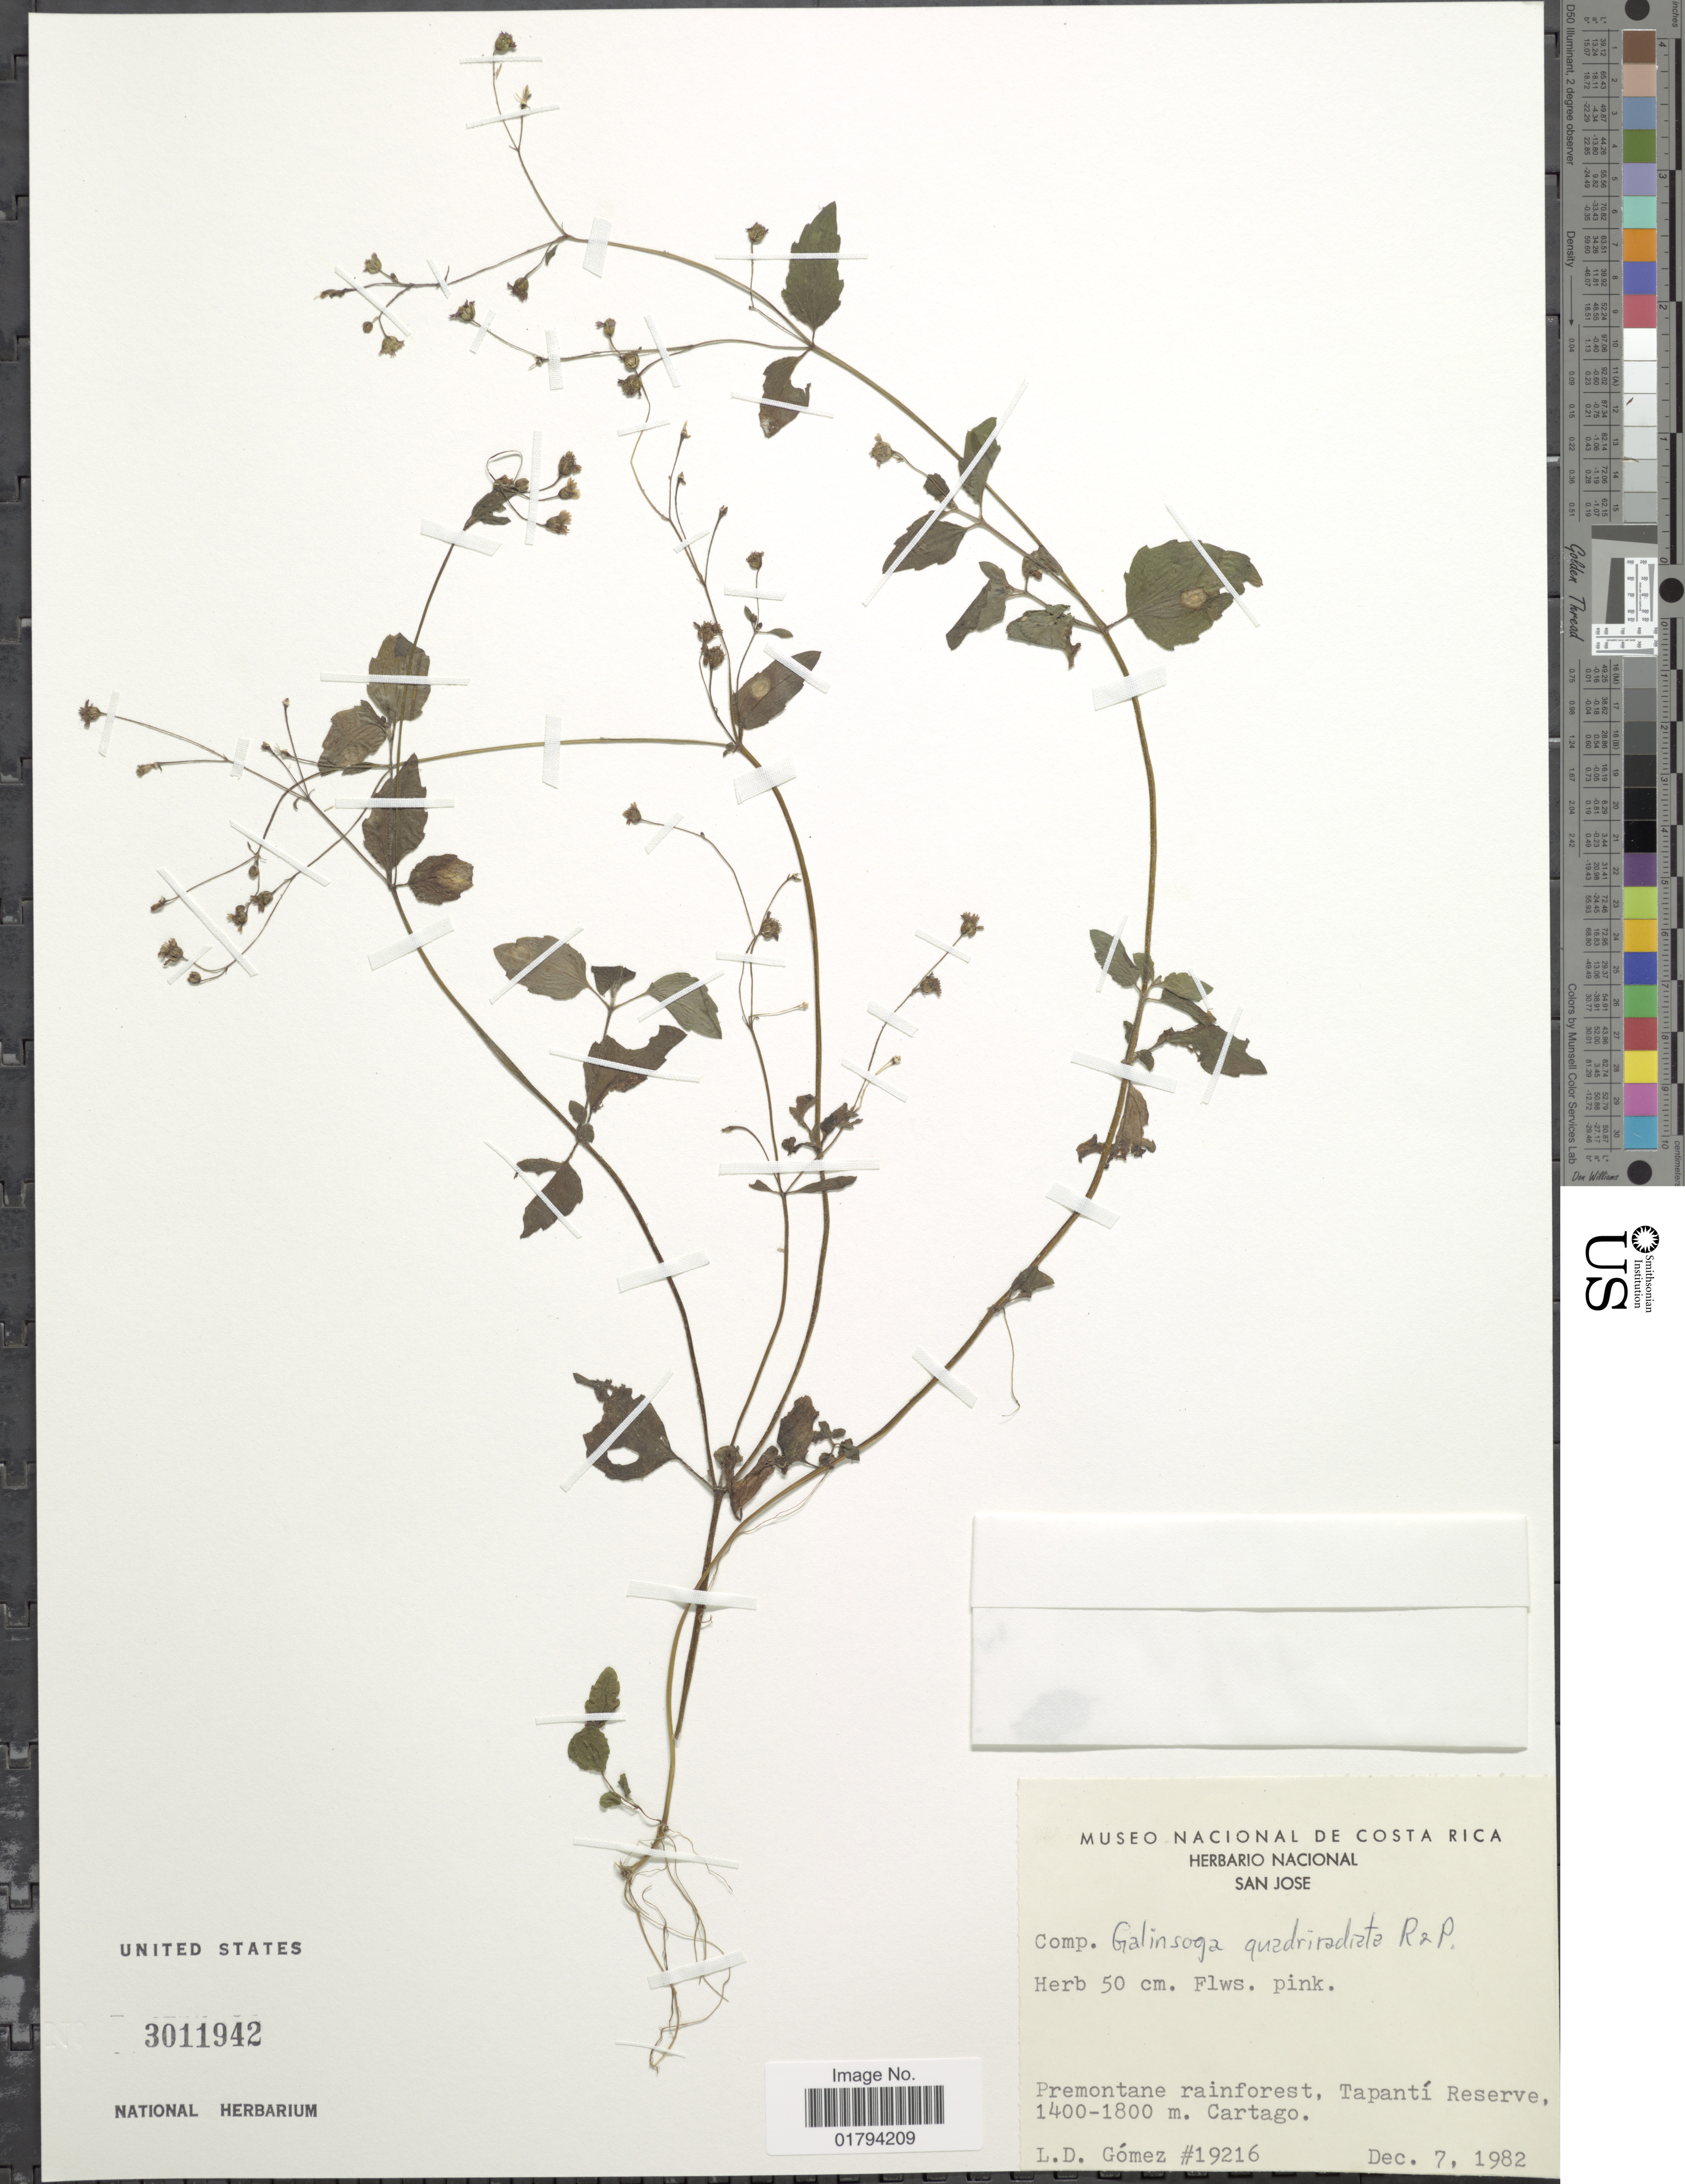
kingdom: Plantae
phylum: Tracheophyta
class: Magnoliopsida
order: Asterales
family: Asteraceae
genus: Galinsoga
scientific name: Galinsoga quadriradiata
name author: Ruiz & Pav.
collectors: L. D. Gómez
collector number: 19216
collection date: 1982-12-07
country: Costa Rica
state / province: Cartago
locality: Premontane rainforest, Tapanti Reserve.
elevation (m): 1400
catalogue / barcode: US 3011942